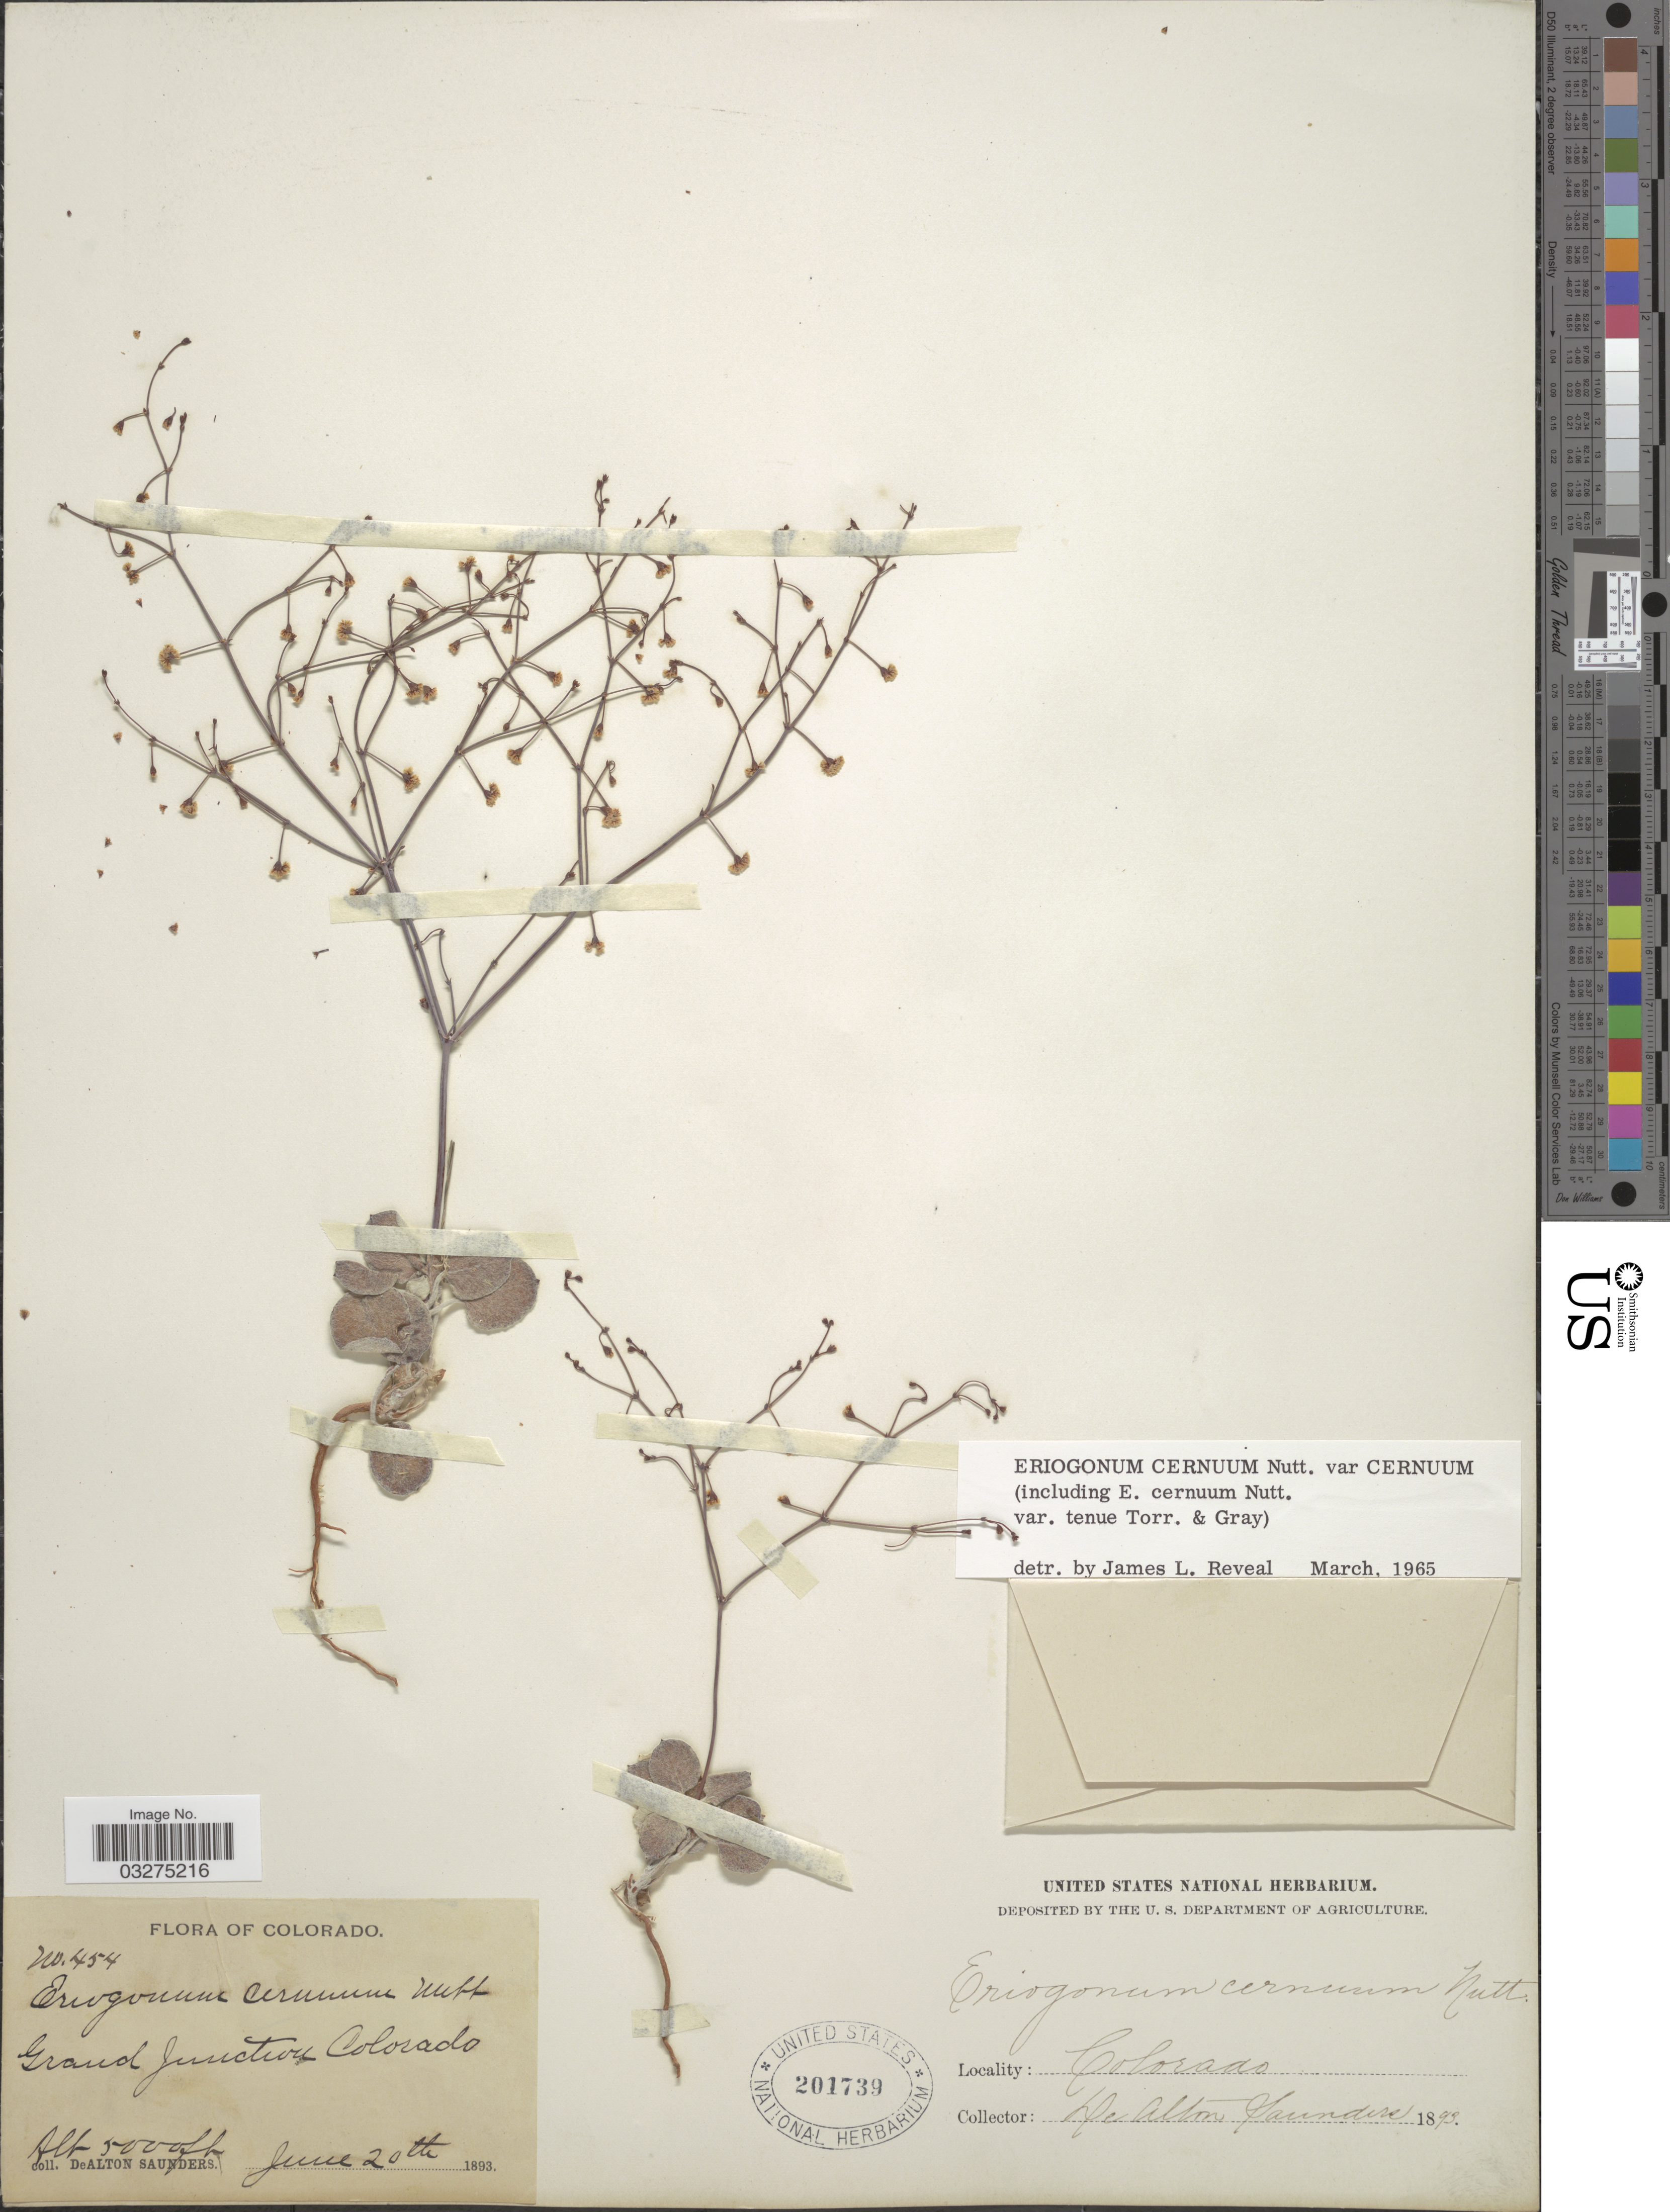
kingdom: Plantae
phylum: Tracheophyta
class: Magnoliopsida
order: Caryophyllales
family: Polygonaceae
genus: Eriogonum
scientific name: Eriogonum cernuum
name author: Nutt.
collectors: D. A. Saunders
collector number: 454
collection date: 1893-06-20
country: United States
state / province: Colorado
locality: Grand Junction.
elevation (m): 1524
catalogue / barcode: US 201739